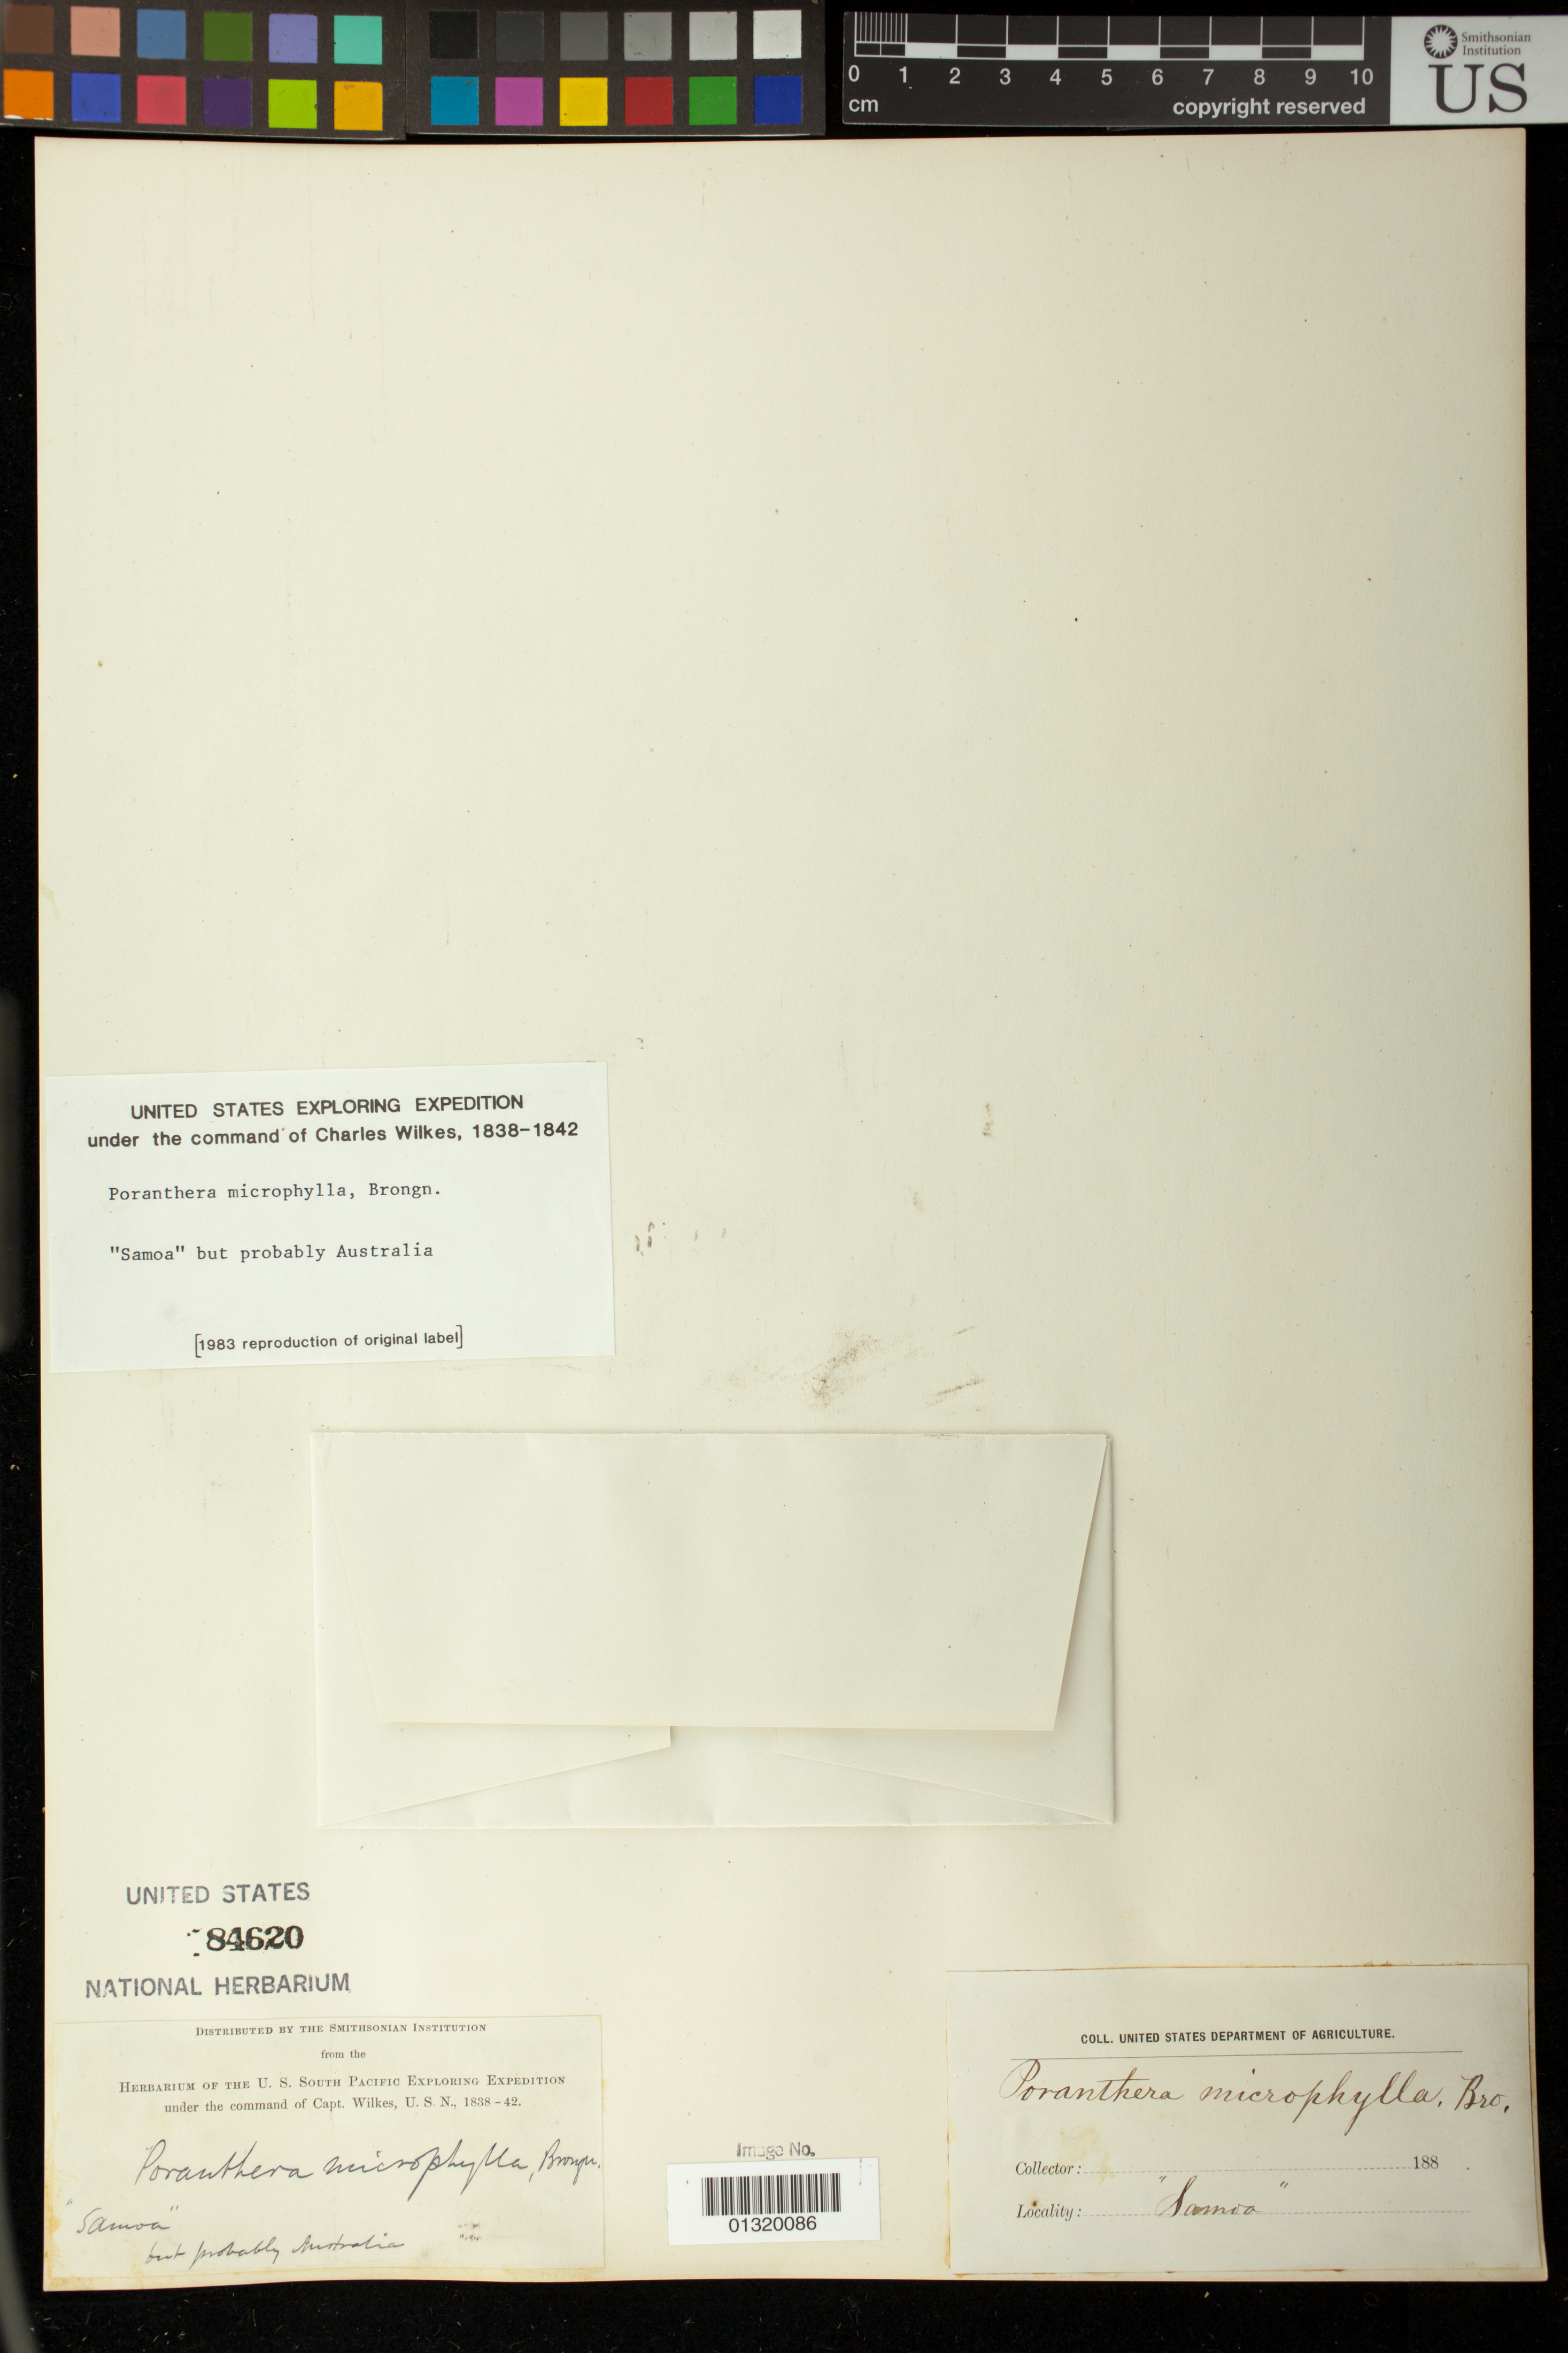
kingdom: Plantae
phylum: Tracheophyta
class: Magnoliopsida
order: Malpighiales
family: Phyllanthaceae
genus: Poranthera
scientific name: Poranthera microphylla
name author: Brongn.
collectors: Wilkes Explor. Exped.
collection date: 1838/1842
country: Samoa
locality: "Samoa" but probably Australia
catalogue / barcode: US 84620